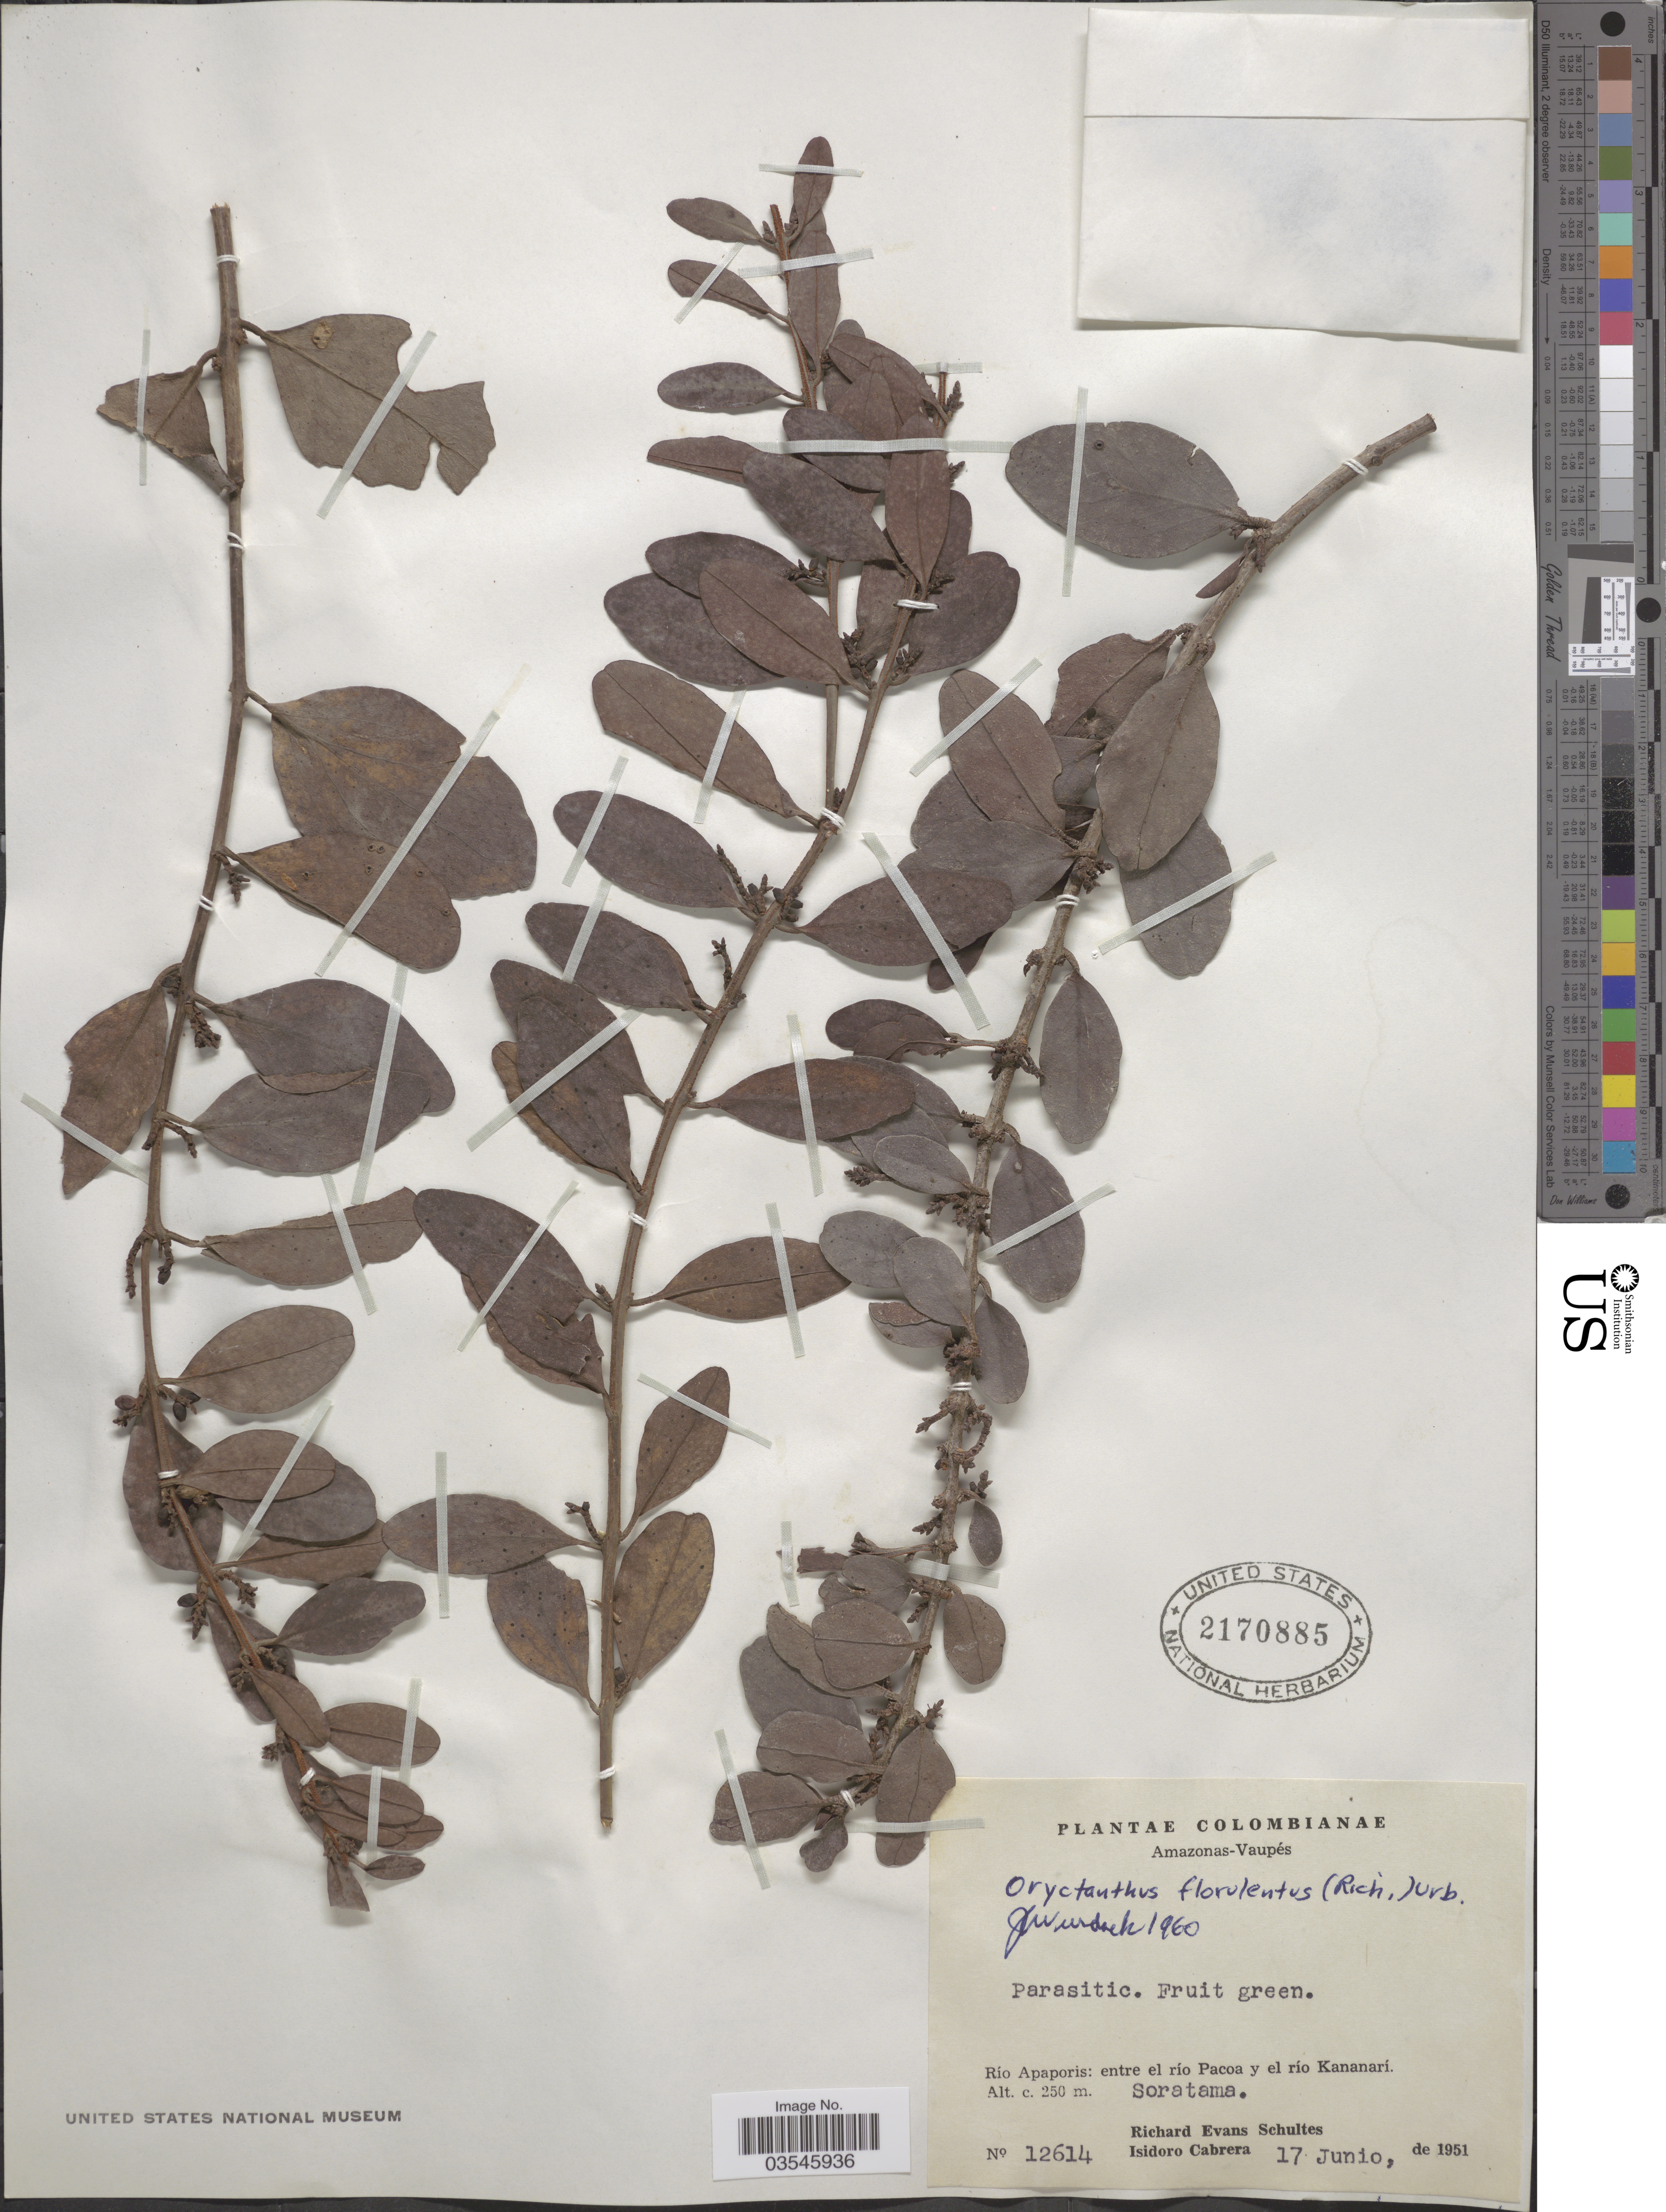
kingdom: Plantae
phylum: Tracheophyta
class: Magnoliopsida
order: Santalales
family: Loranthaceae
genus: Oryctanthus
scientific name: Oryctanthus florulentus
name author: (Rich.) Tiegh.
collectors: R. E. Schultes & I. Cabrera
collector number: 12614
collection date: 1951-06-17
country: Colombia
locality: Amazonas-Vaupés. Río Apaporis: entre el río Pacoa y el río Kananarí. Soratama.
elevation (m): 250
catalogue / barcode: US 2170885